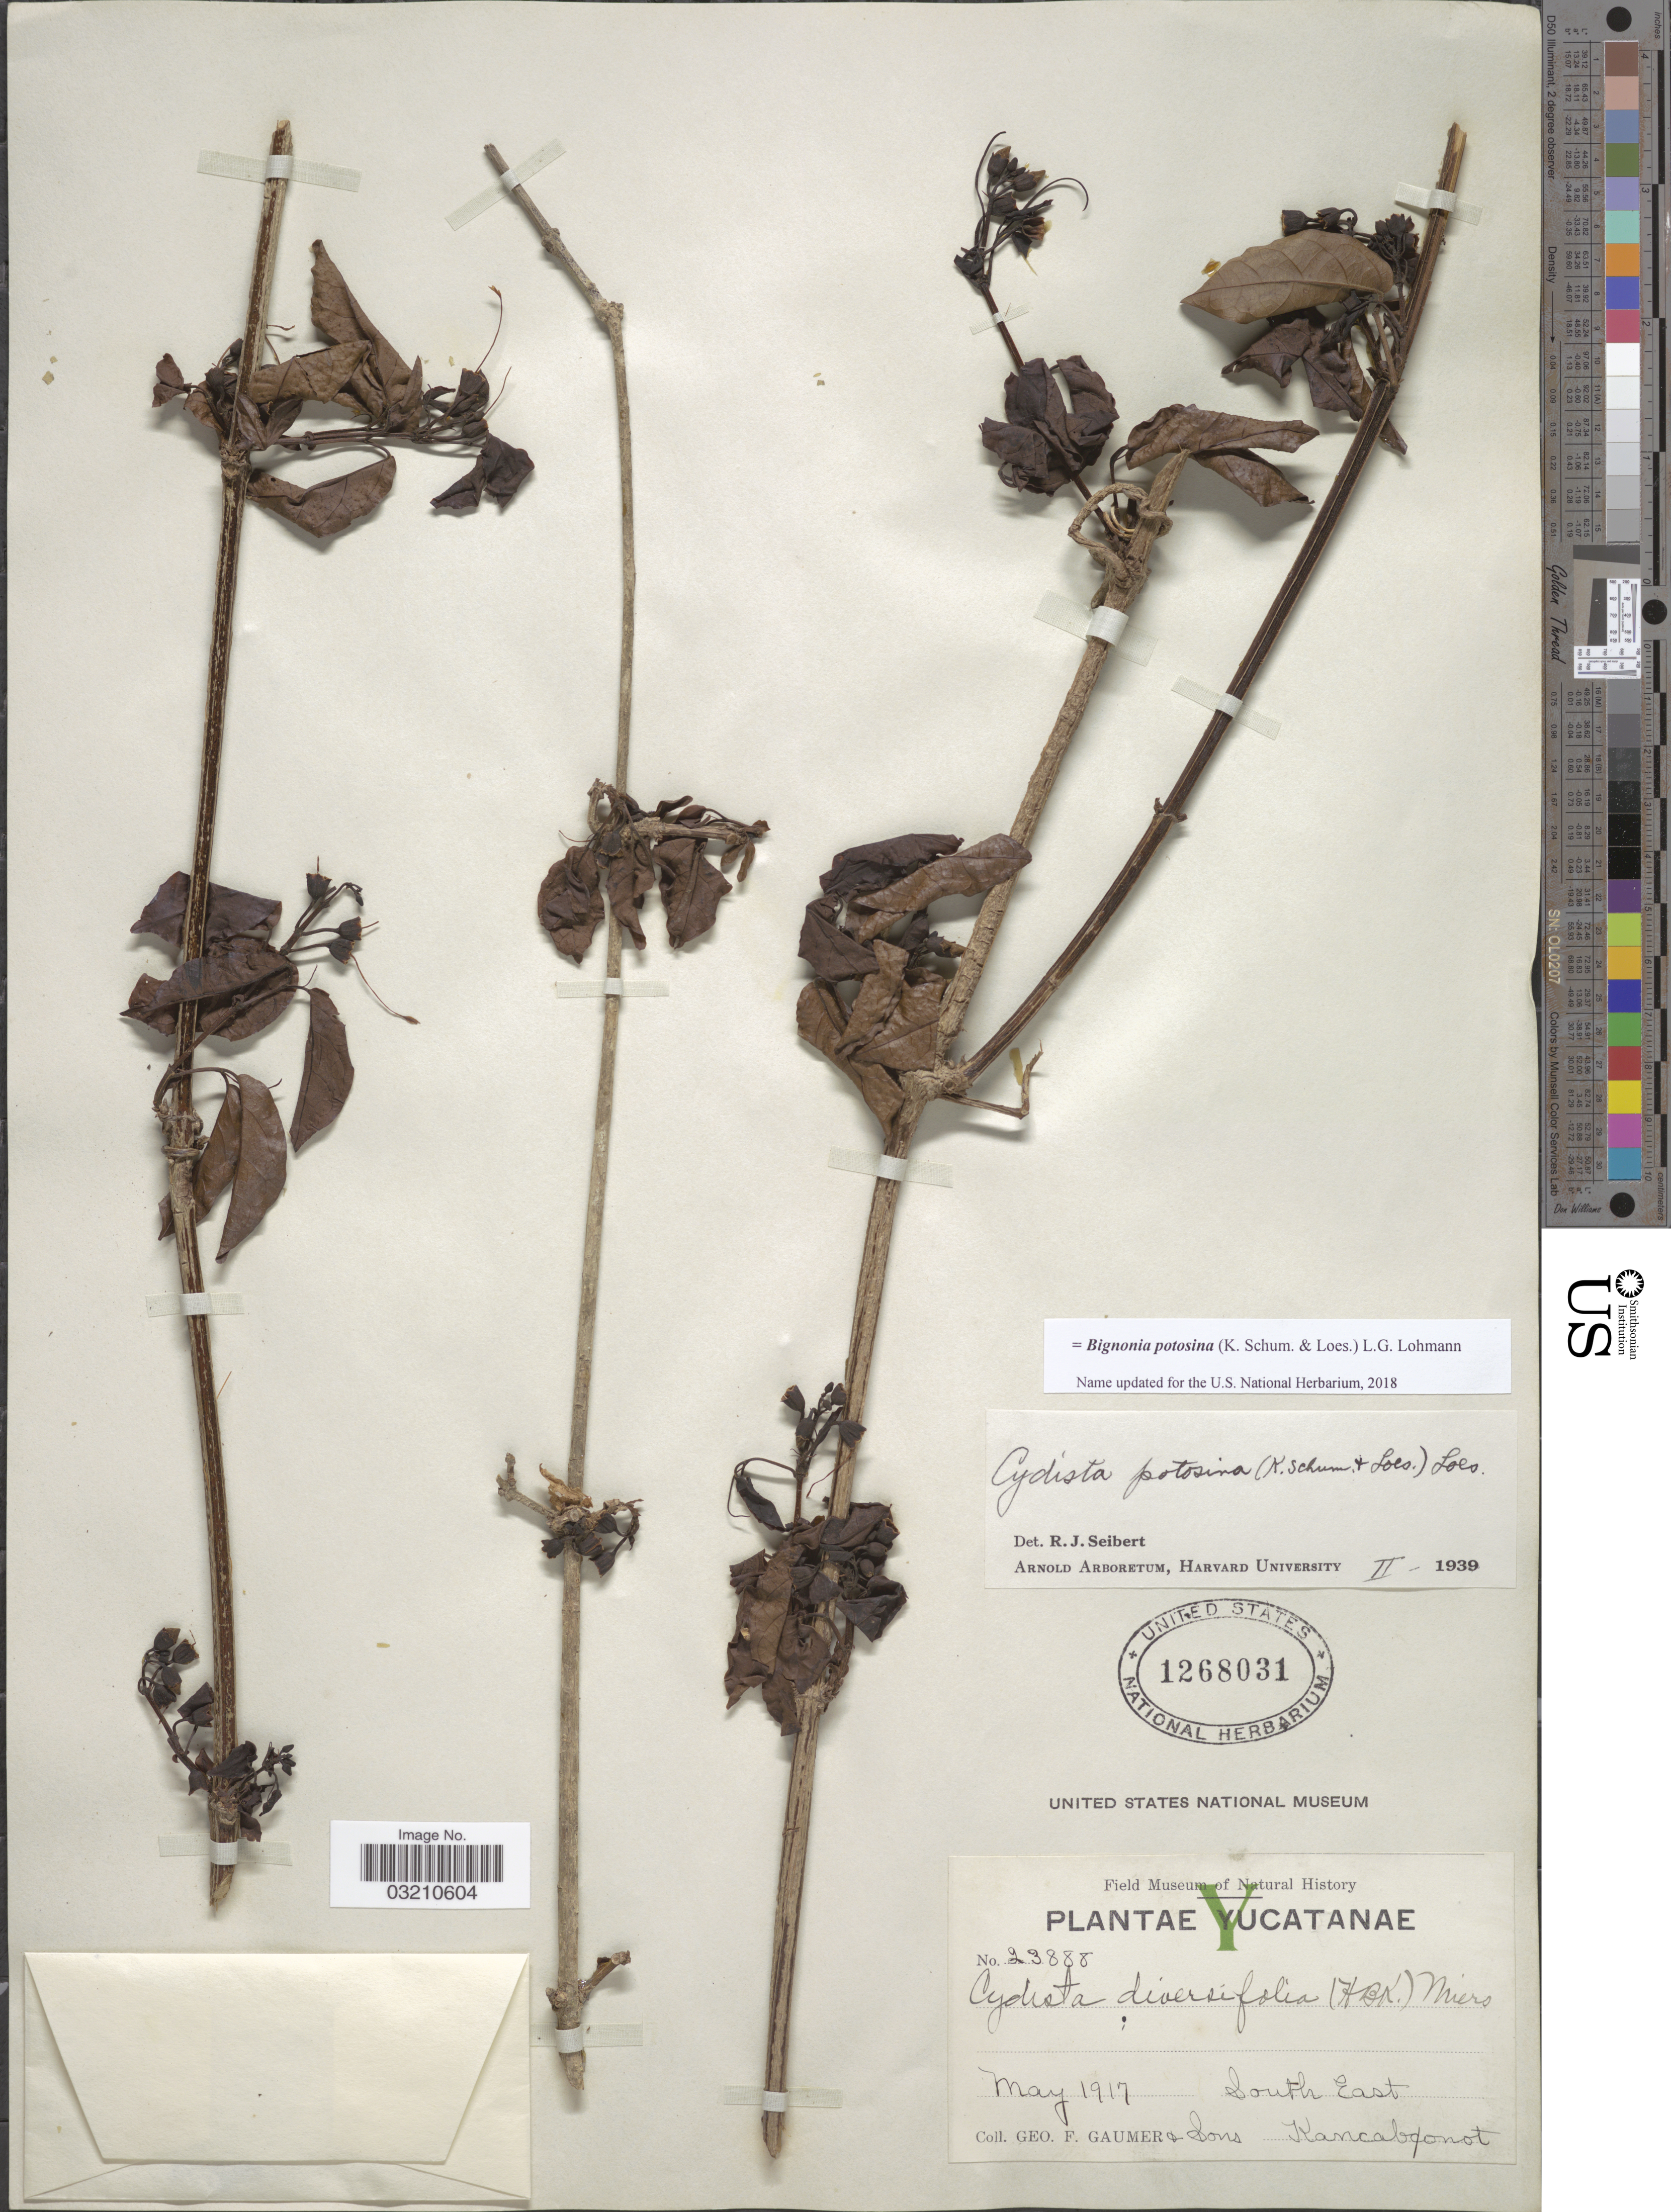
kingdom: Plantae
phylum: Tracheophyta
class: Magnoliopsida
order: Lamiales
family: Bignoniaceae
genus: Bignonia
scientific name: Bignonia potosina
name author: (K. Schum. & Loes.) L.G. Lohmann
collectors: G. F. Gaumer & Sons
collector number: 23888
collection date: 1917-05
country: Mexico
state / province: Yucatán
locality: South East Kancabqonot [interpreted].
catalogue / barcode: US 1268031